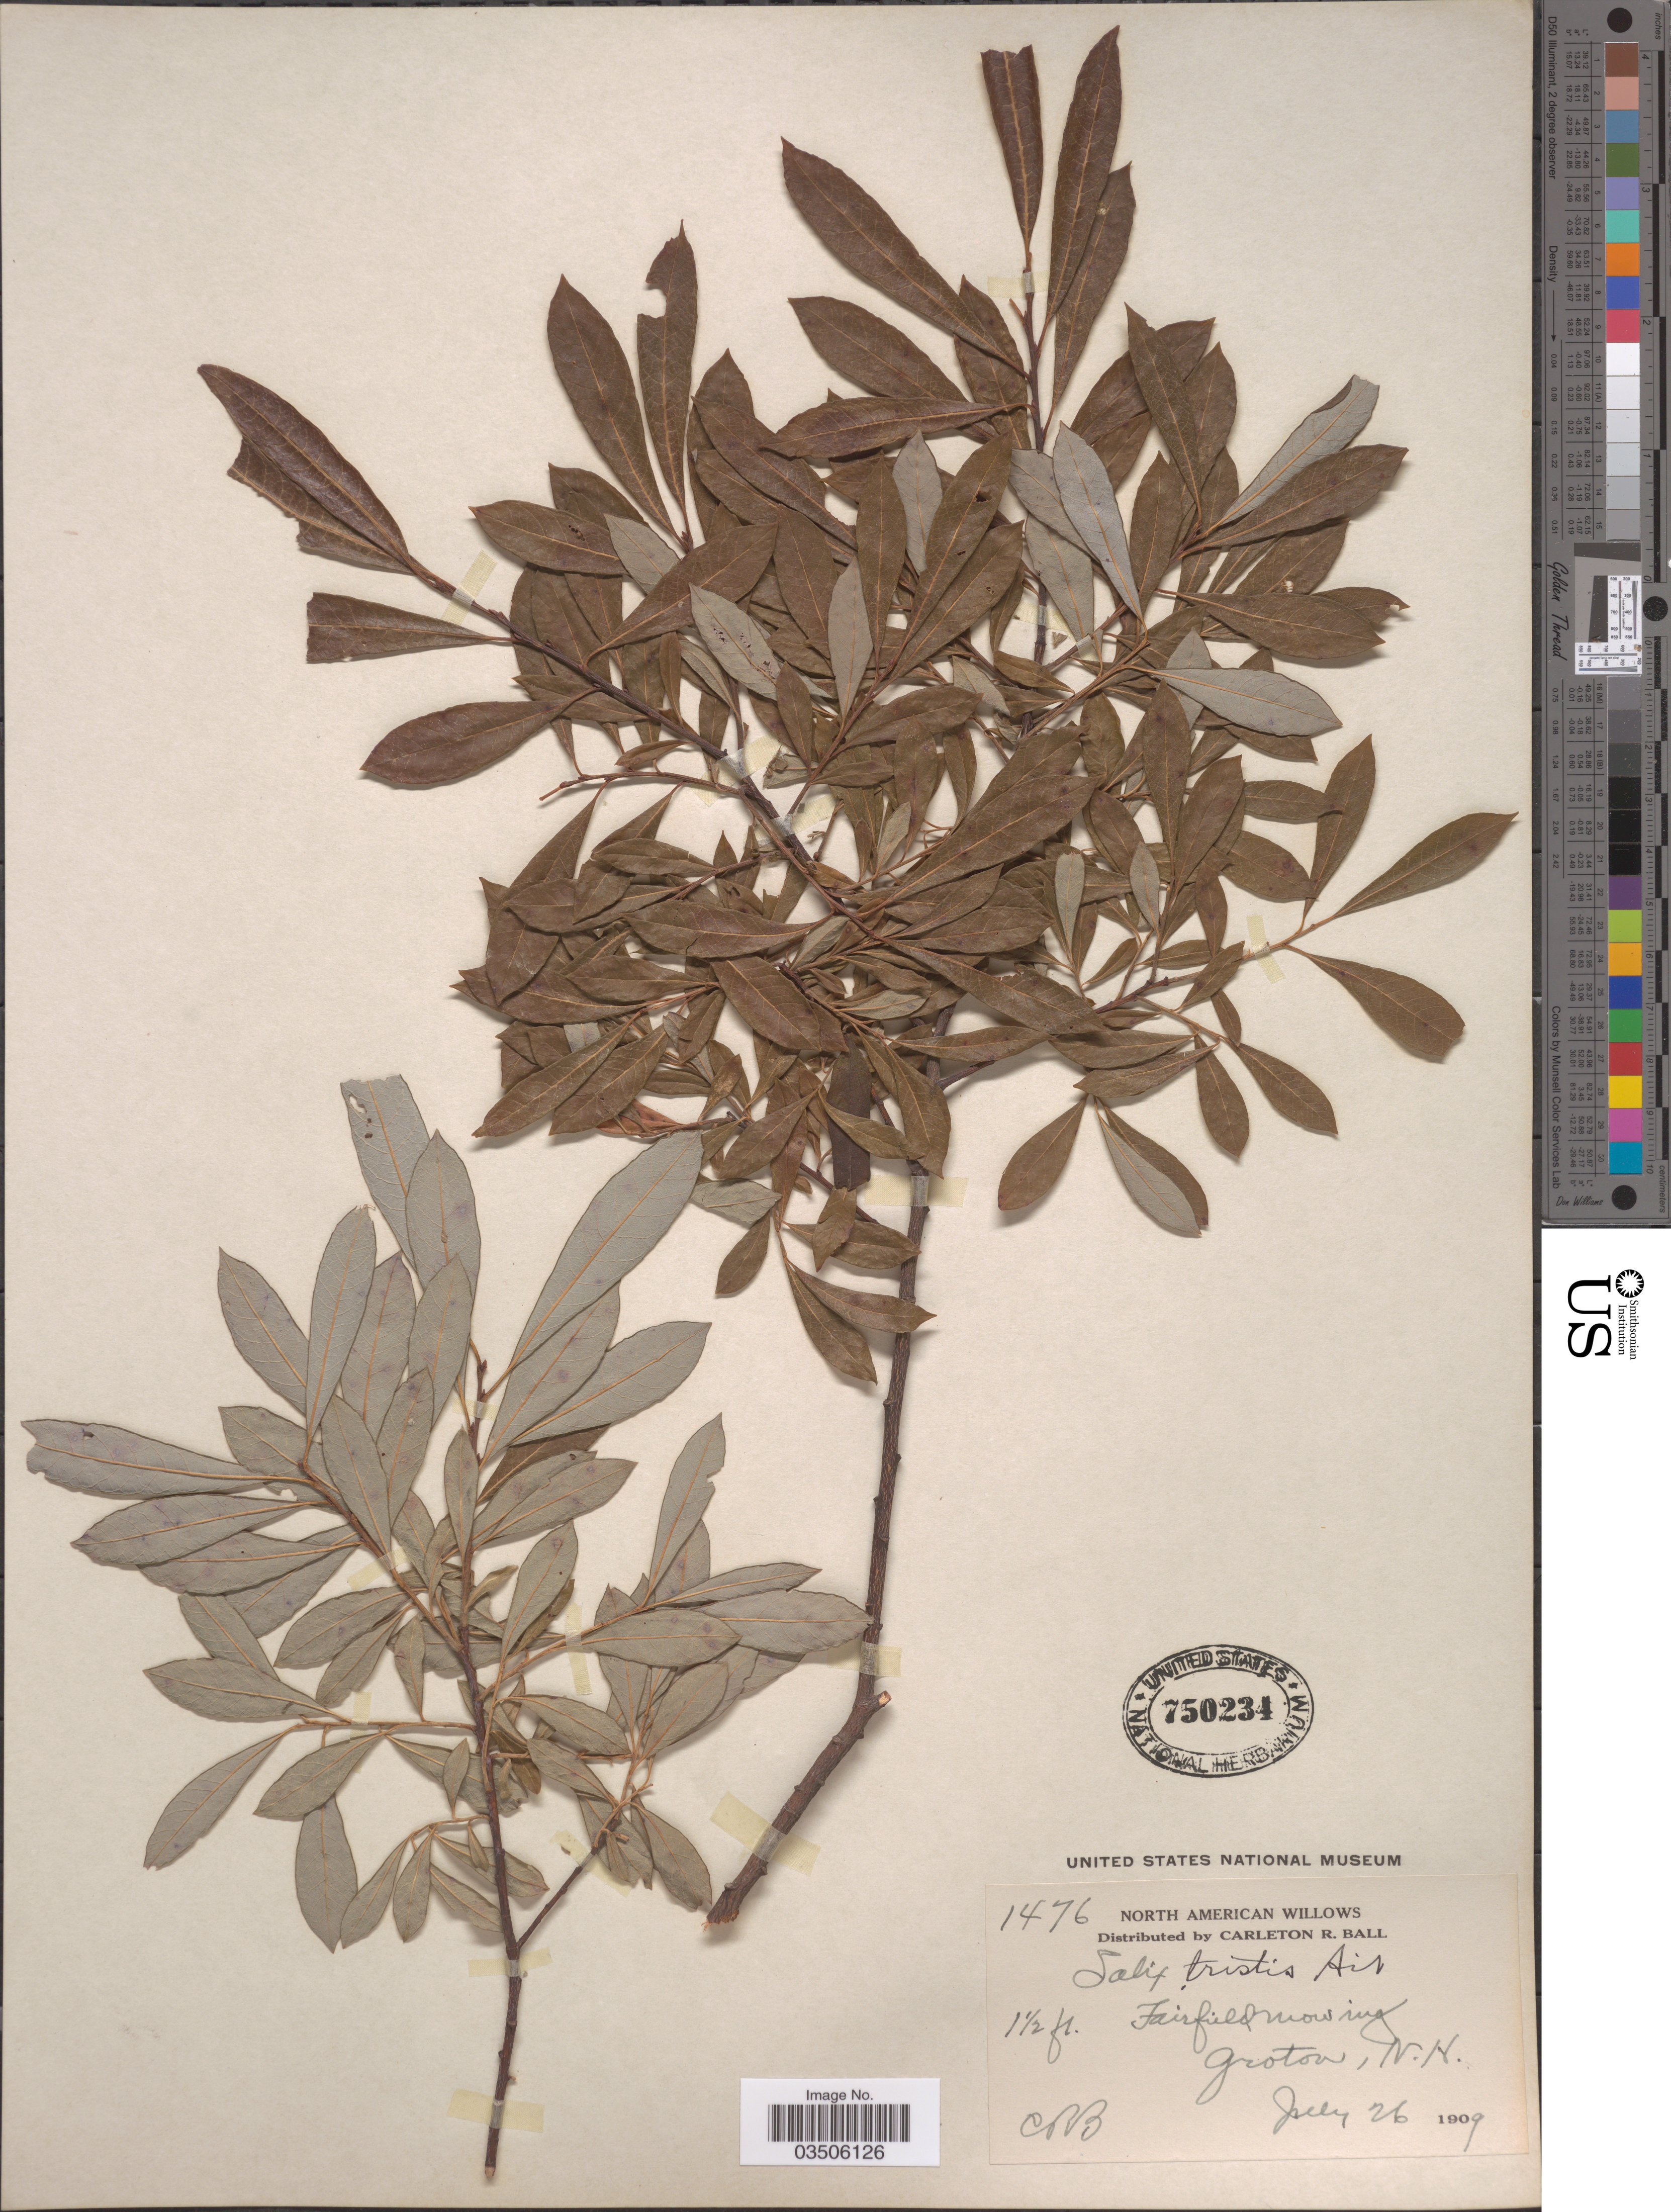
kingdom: Plantae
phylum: Tracheophyta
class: Magnoliopsida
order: Malpighiales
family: Salicaceae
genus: Salix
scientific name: Salix tristis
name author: Aiton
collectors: C. R. Ball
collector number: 1476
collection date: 1909-07-26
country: United States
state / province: New Hampshire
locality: Groton.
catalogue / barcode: US 750234